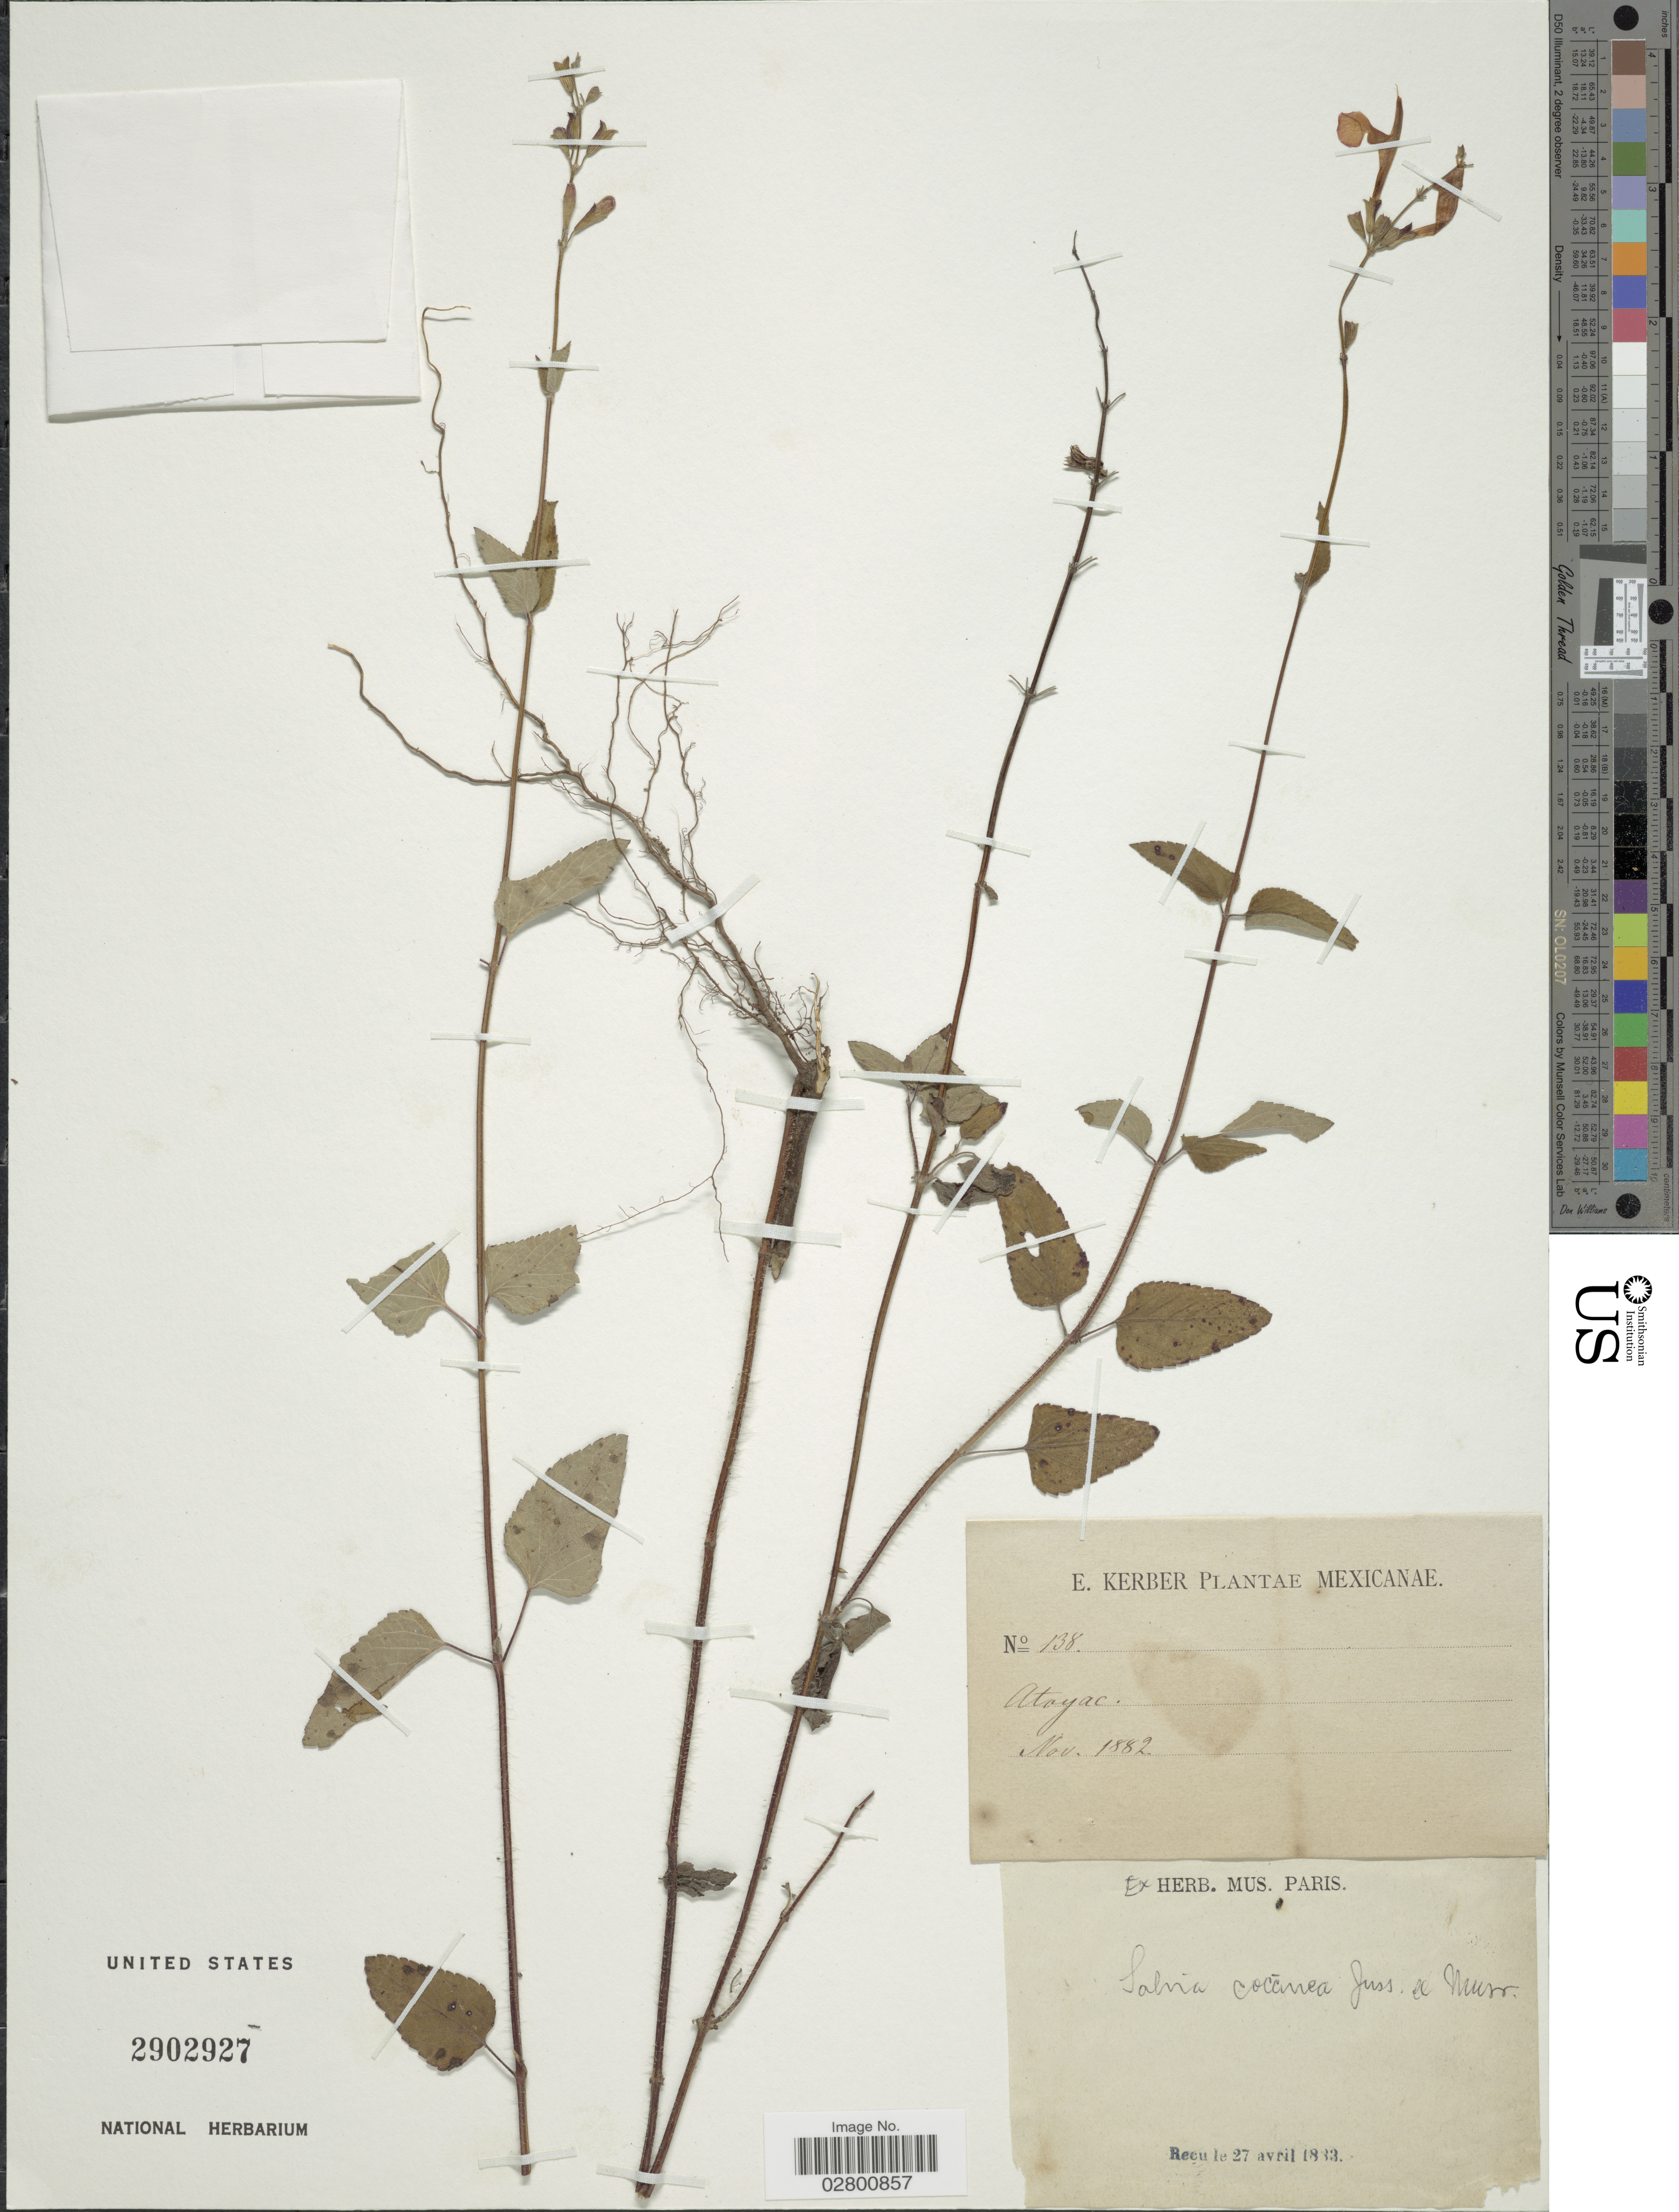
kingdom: Plantae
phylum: Tracheophyta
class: Magnoliopsida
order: Lamiales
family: Lamiaceae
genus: Salvia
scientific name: Salvia coccinea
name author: Etlinger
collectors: E. Kerber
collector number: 138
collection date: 1882-11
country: Mexico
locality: Atayac.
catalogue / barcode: US 2902927